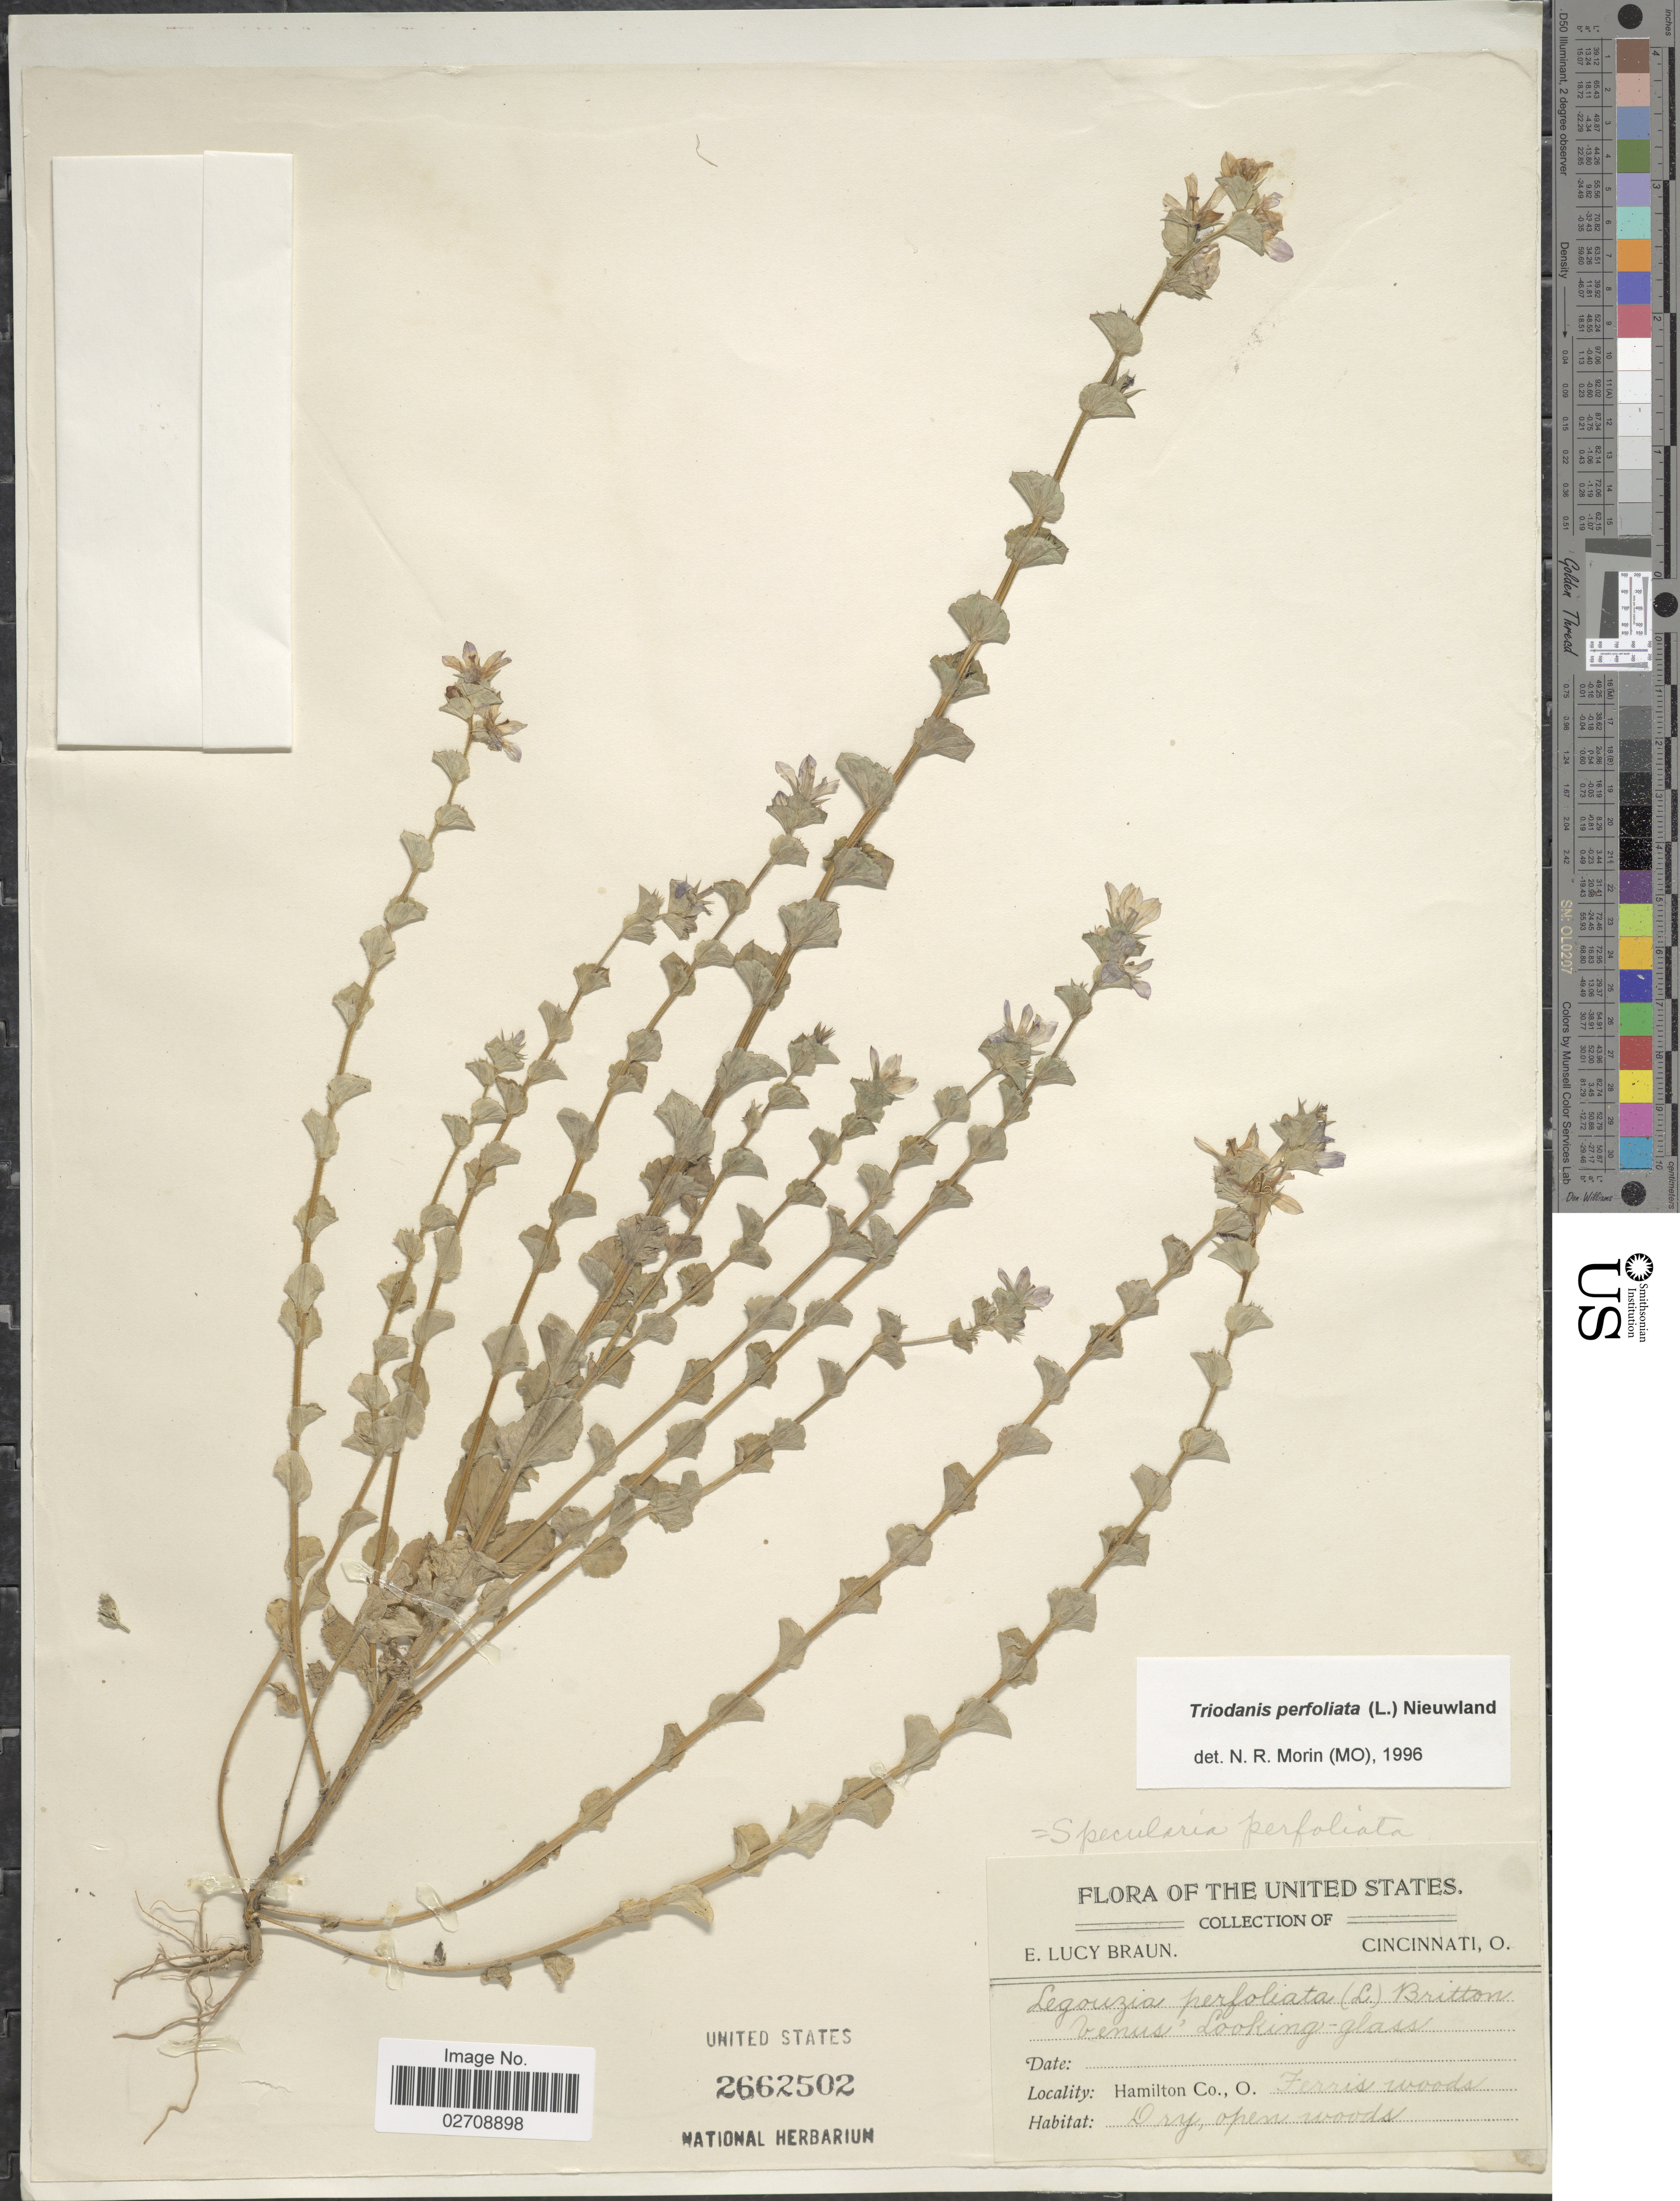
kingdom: Plantae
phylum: Tracheophyta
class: Magnoliopsida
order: Asterales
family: Campanulaceae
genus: Triodanis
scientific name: Triodanis perfoliata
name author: (L.) Nieuwl.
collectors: E. L. Braun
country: United States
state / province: Ohio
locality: Hamilton Co., O., Ferris woods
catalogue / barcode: US 2662502